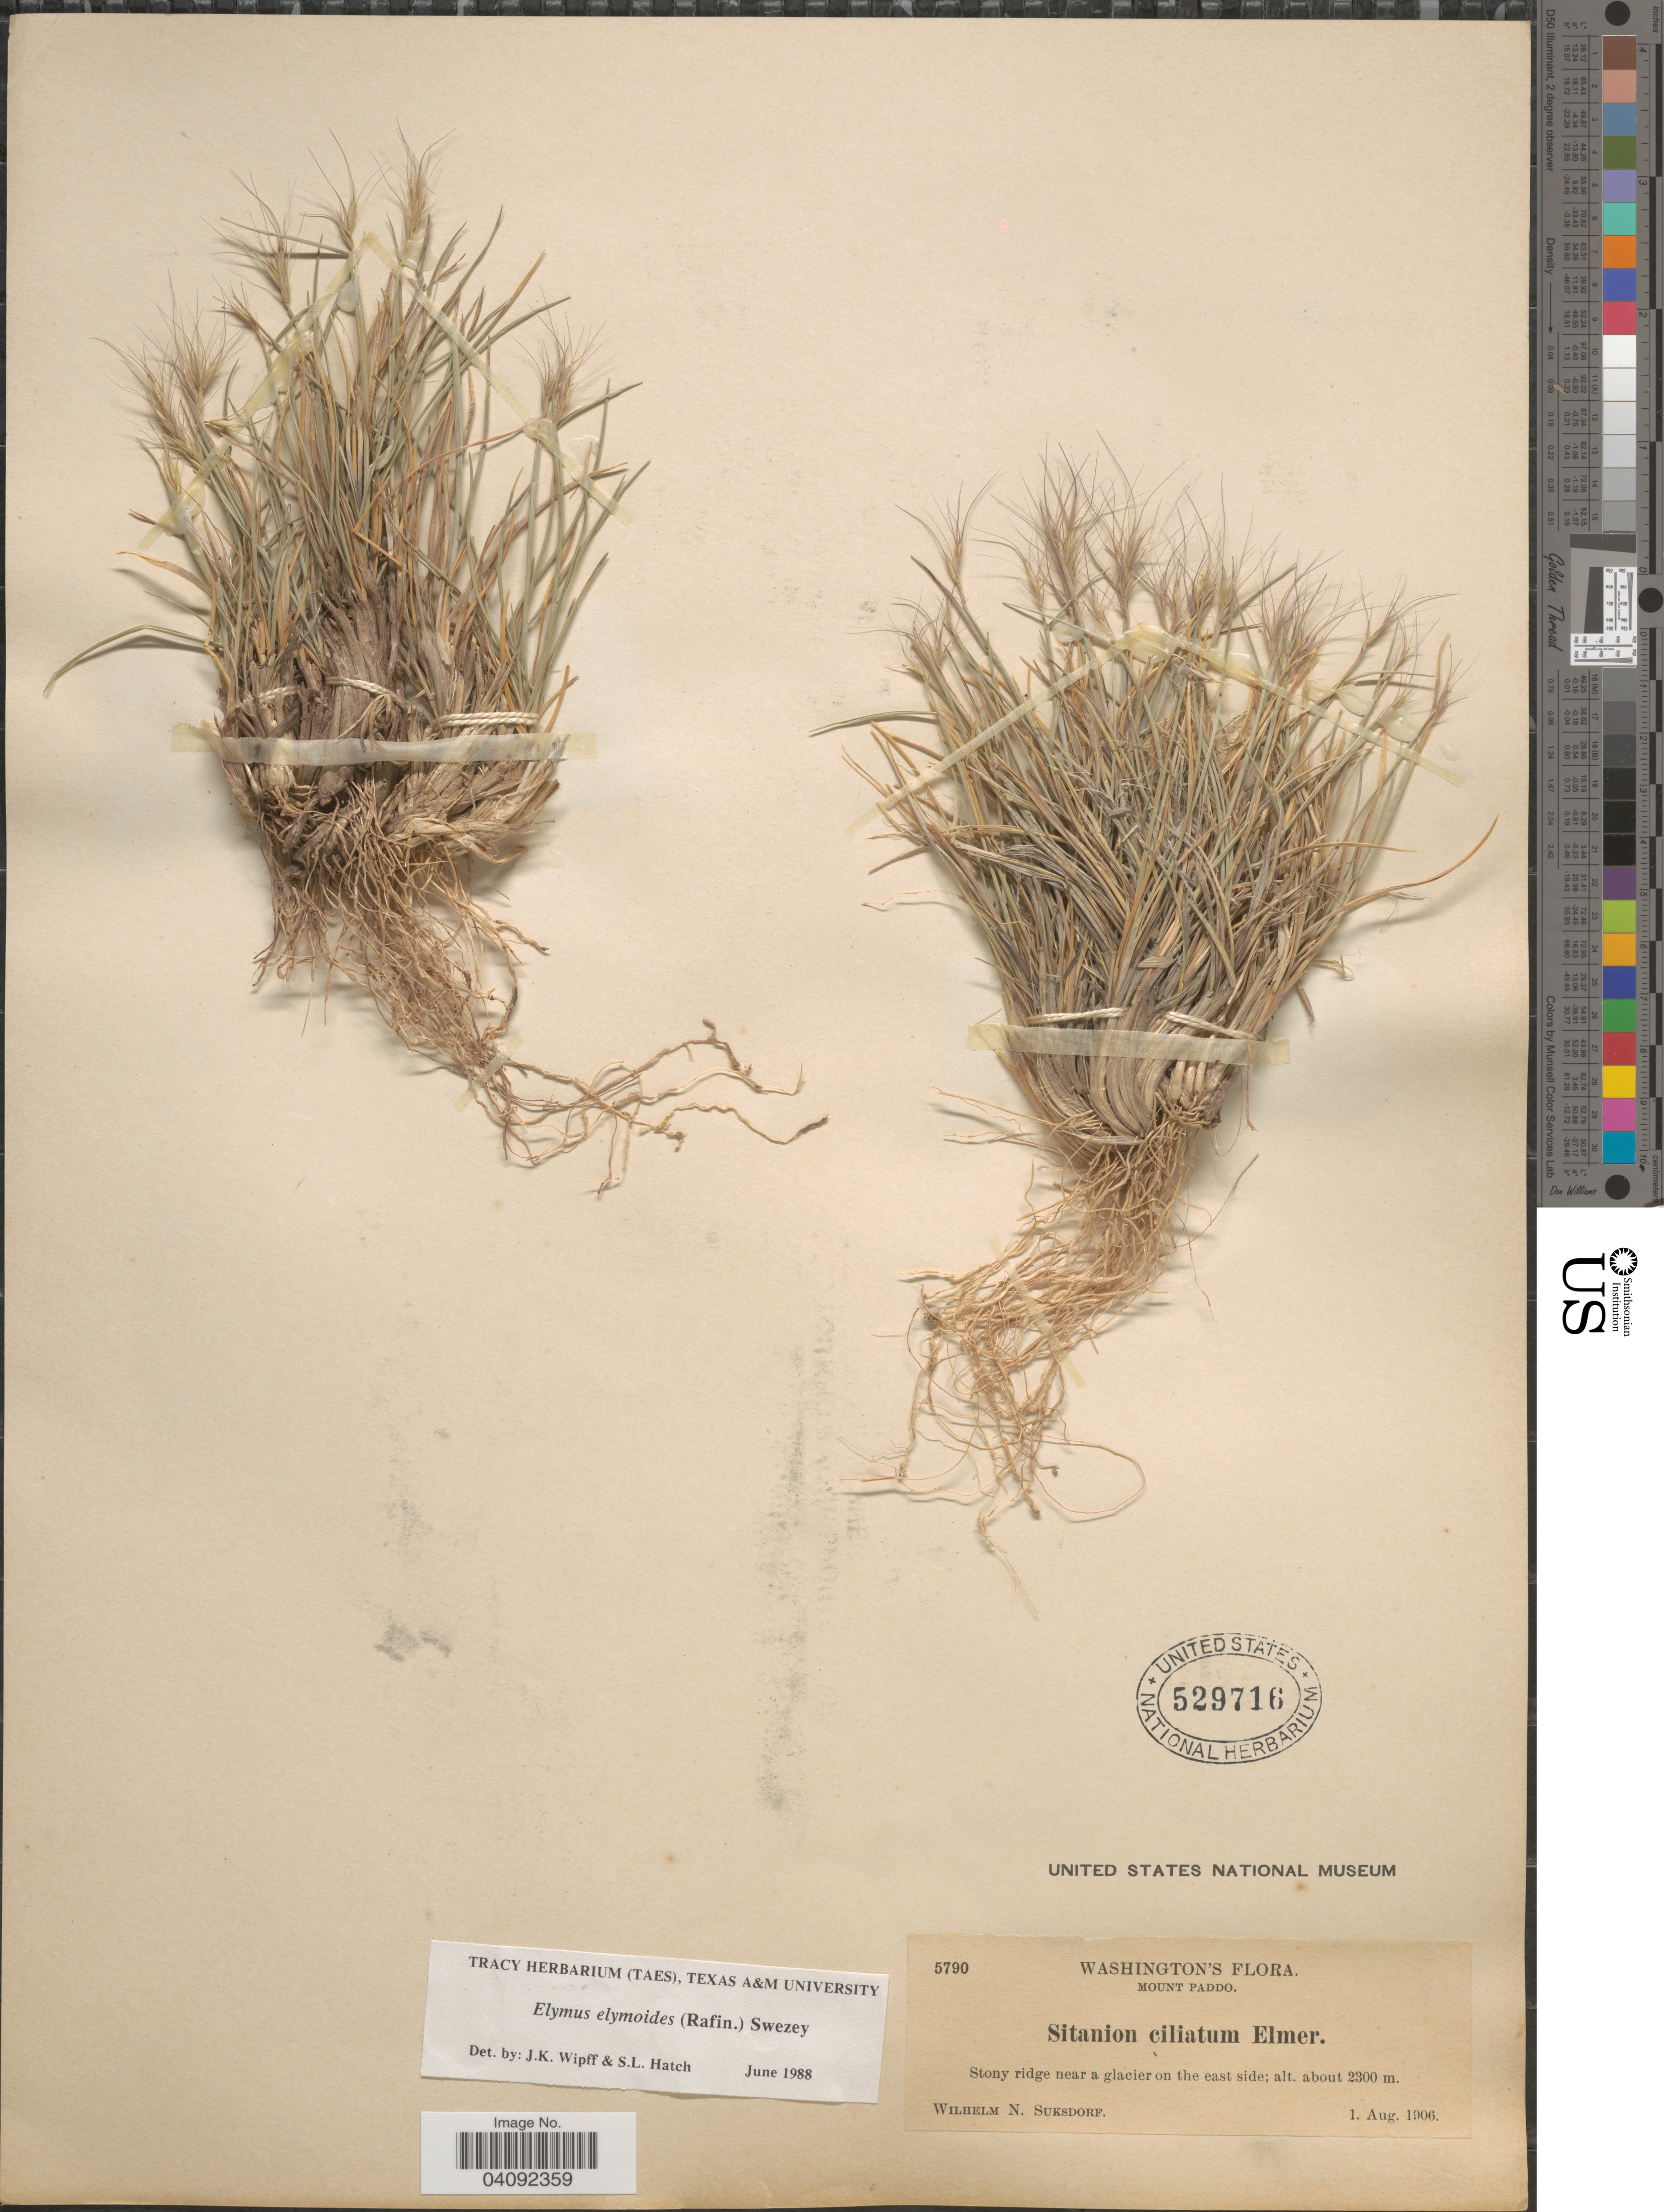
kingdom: Plantae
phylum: Tracheophyta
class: Liliopsida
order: Poales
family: Poaceae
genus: Elymus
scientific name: Elymus elymoides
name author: (Raf.) Swezey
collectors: W. N. Suksdorf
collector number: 5790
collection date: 1906-08-01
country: United States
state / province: Washington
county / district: Skamania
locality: Mount Paddo. Stony ridge near a glacier on the east side.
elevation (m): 2300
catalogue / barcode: US 529716